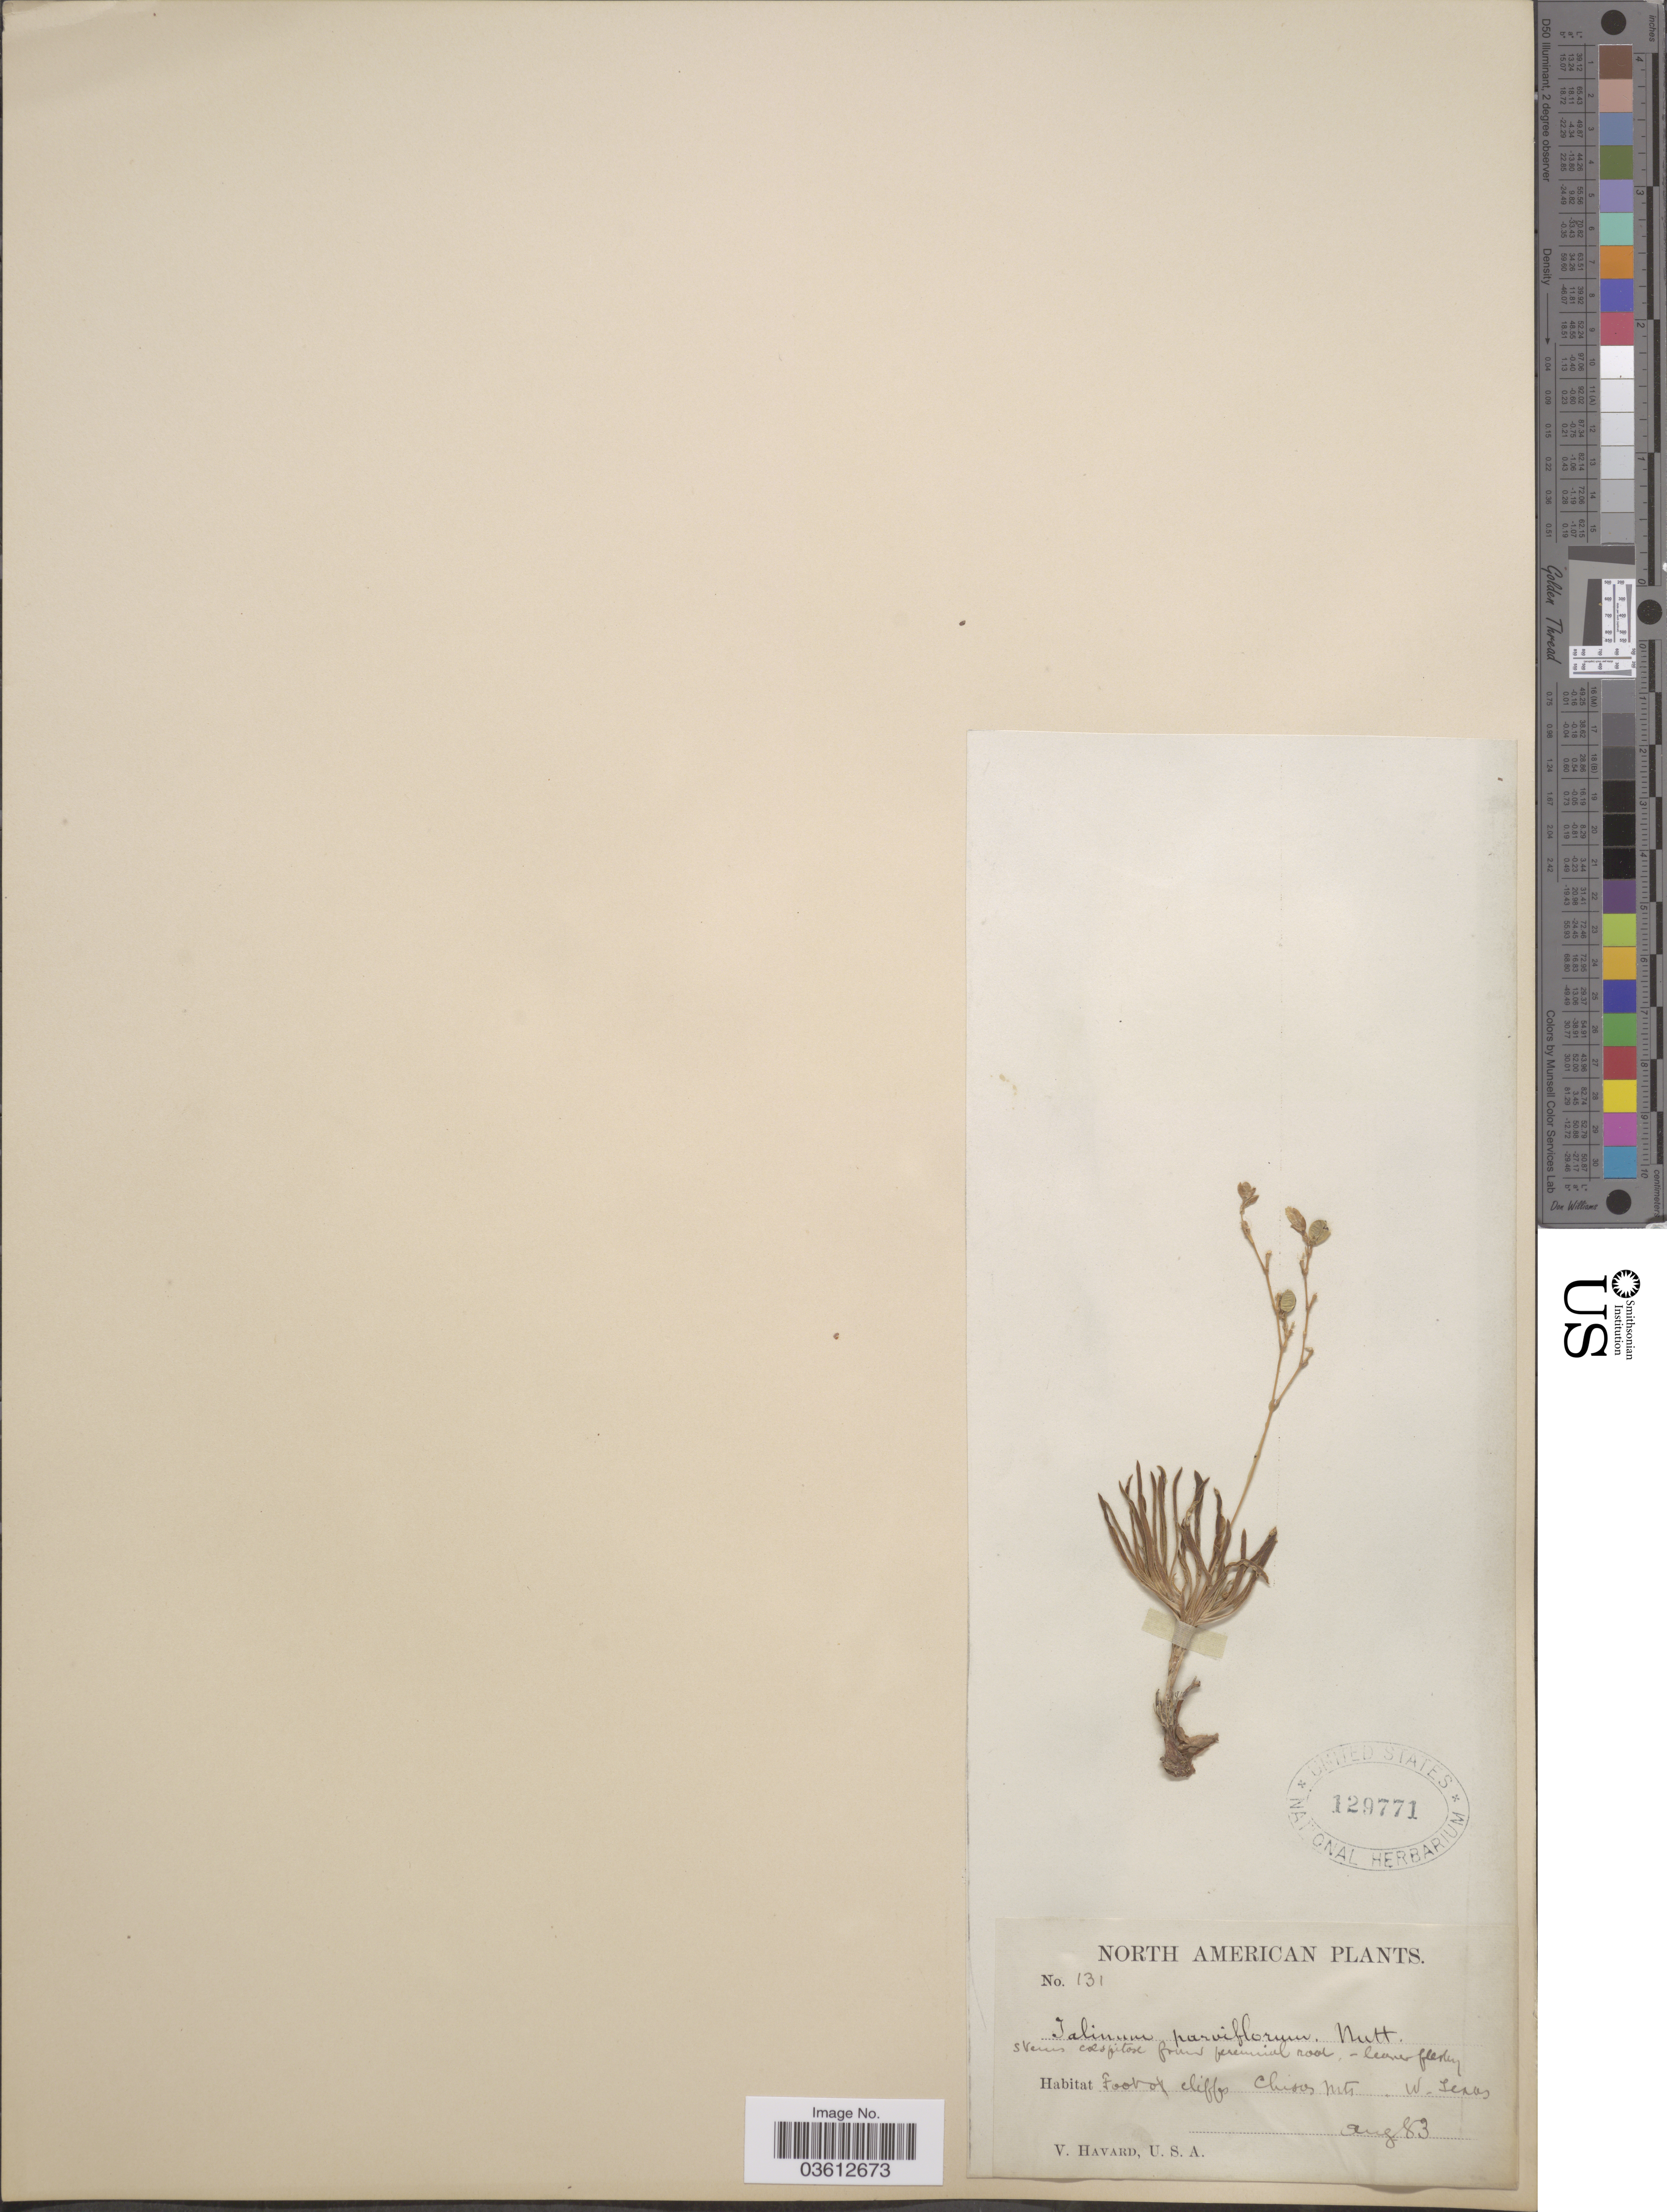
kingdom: Plantae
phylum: Tracheophyta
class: Magnoliopsida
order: Caryophyllales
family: Talinaceae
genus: Talinum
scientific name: Talinum parviflorum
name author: Nutt.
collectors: V. Havard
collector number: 131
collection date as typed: Transcribed d/m/y: /8/83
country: United States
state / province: Texas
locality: Foot of cliffs Chisos Mts. W. Texas.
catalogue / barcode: US 129771